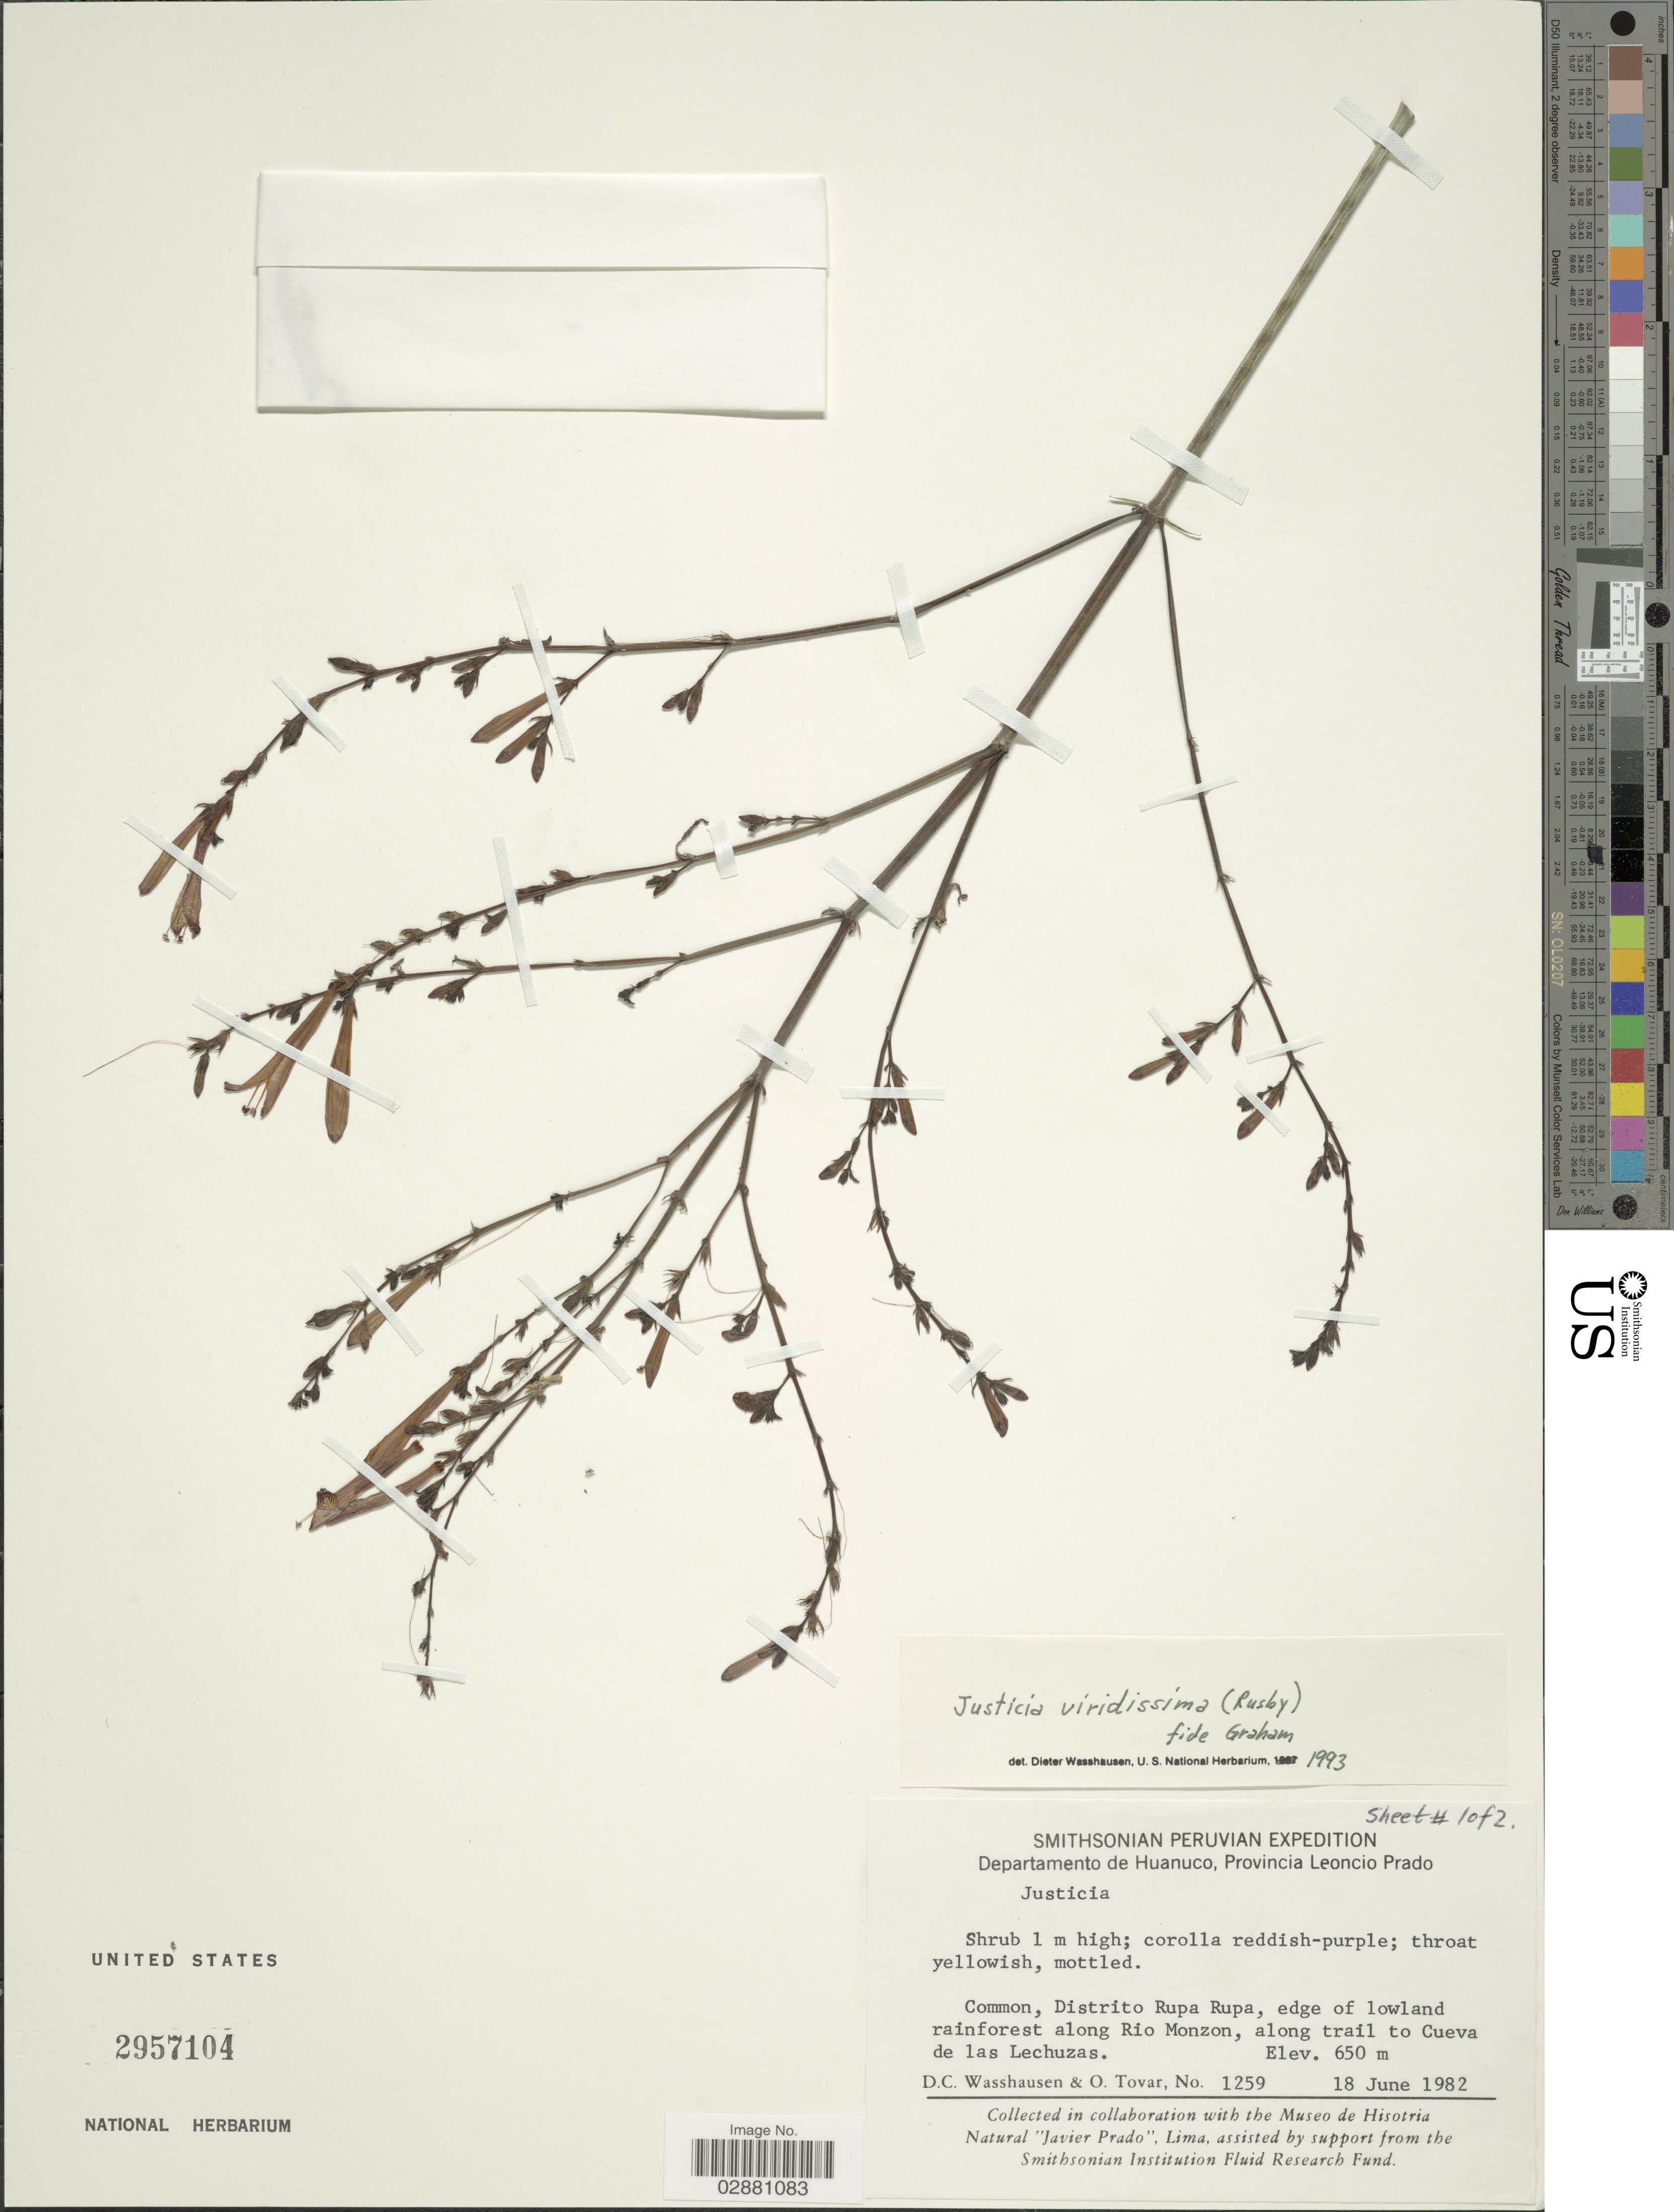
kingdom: Plantae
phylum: Tracheophyta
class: Magnoliopsida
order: Lamiales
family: Acanthaceae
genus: Beloperone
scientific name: Beloperone viridissima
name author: Rusby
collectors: D. C. Wasshausen & Ó. Tovar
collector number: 1259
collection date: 1982-06-18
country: Peru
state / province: Huánuco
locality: Departamento de Huanuco, Provincia Leoncio Prado. Common, Distrito Rupa Rupa, esge of lowland rainforest along Rio Monzon, along trail to Cueva de las Lechuzas.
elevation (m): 650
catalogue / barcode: US 2957104